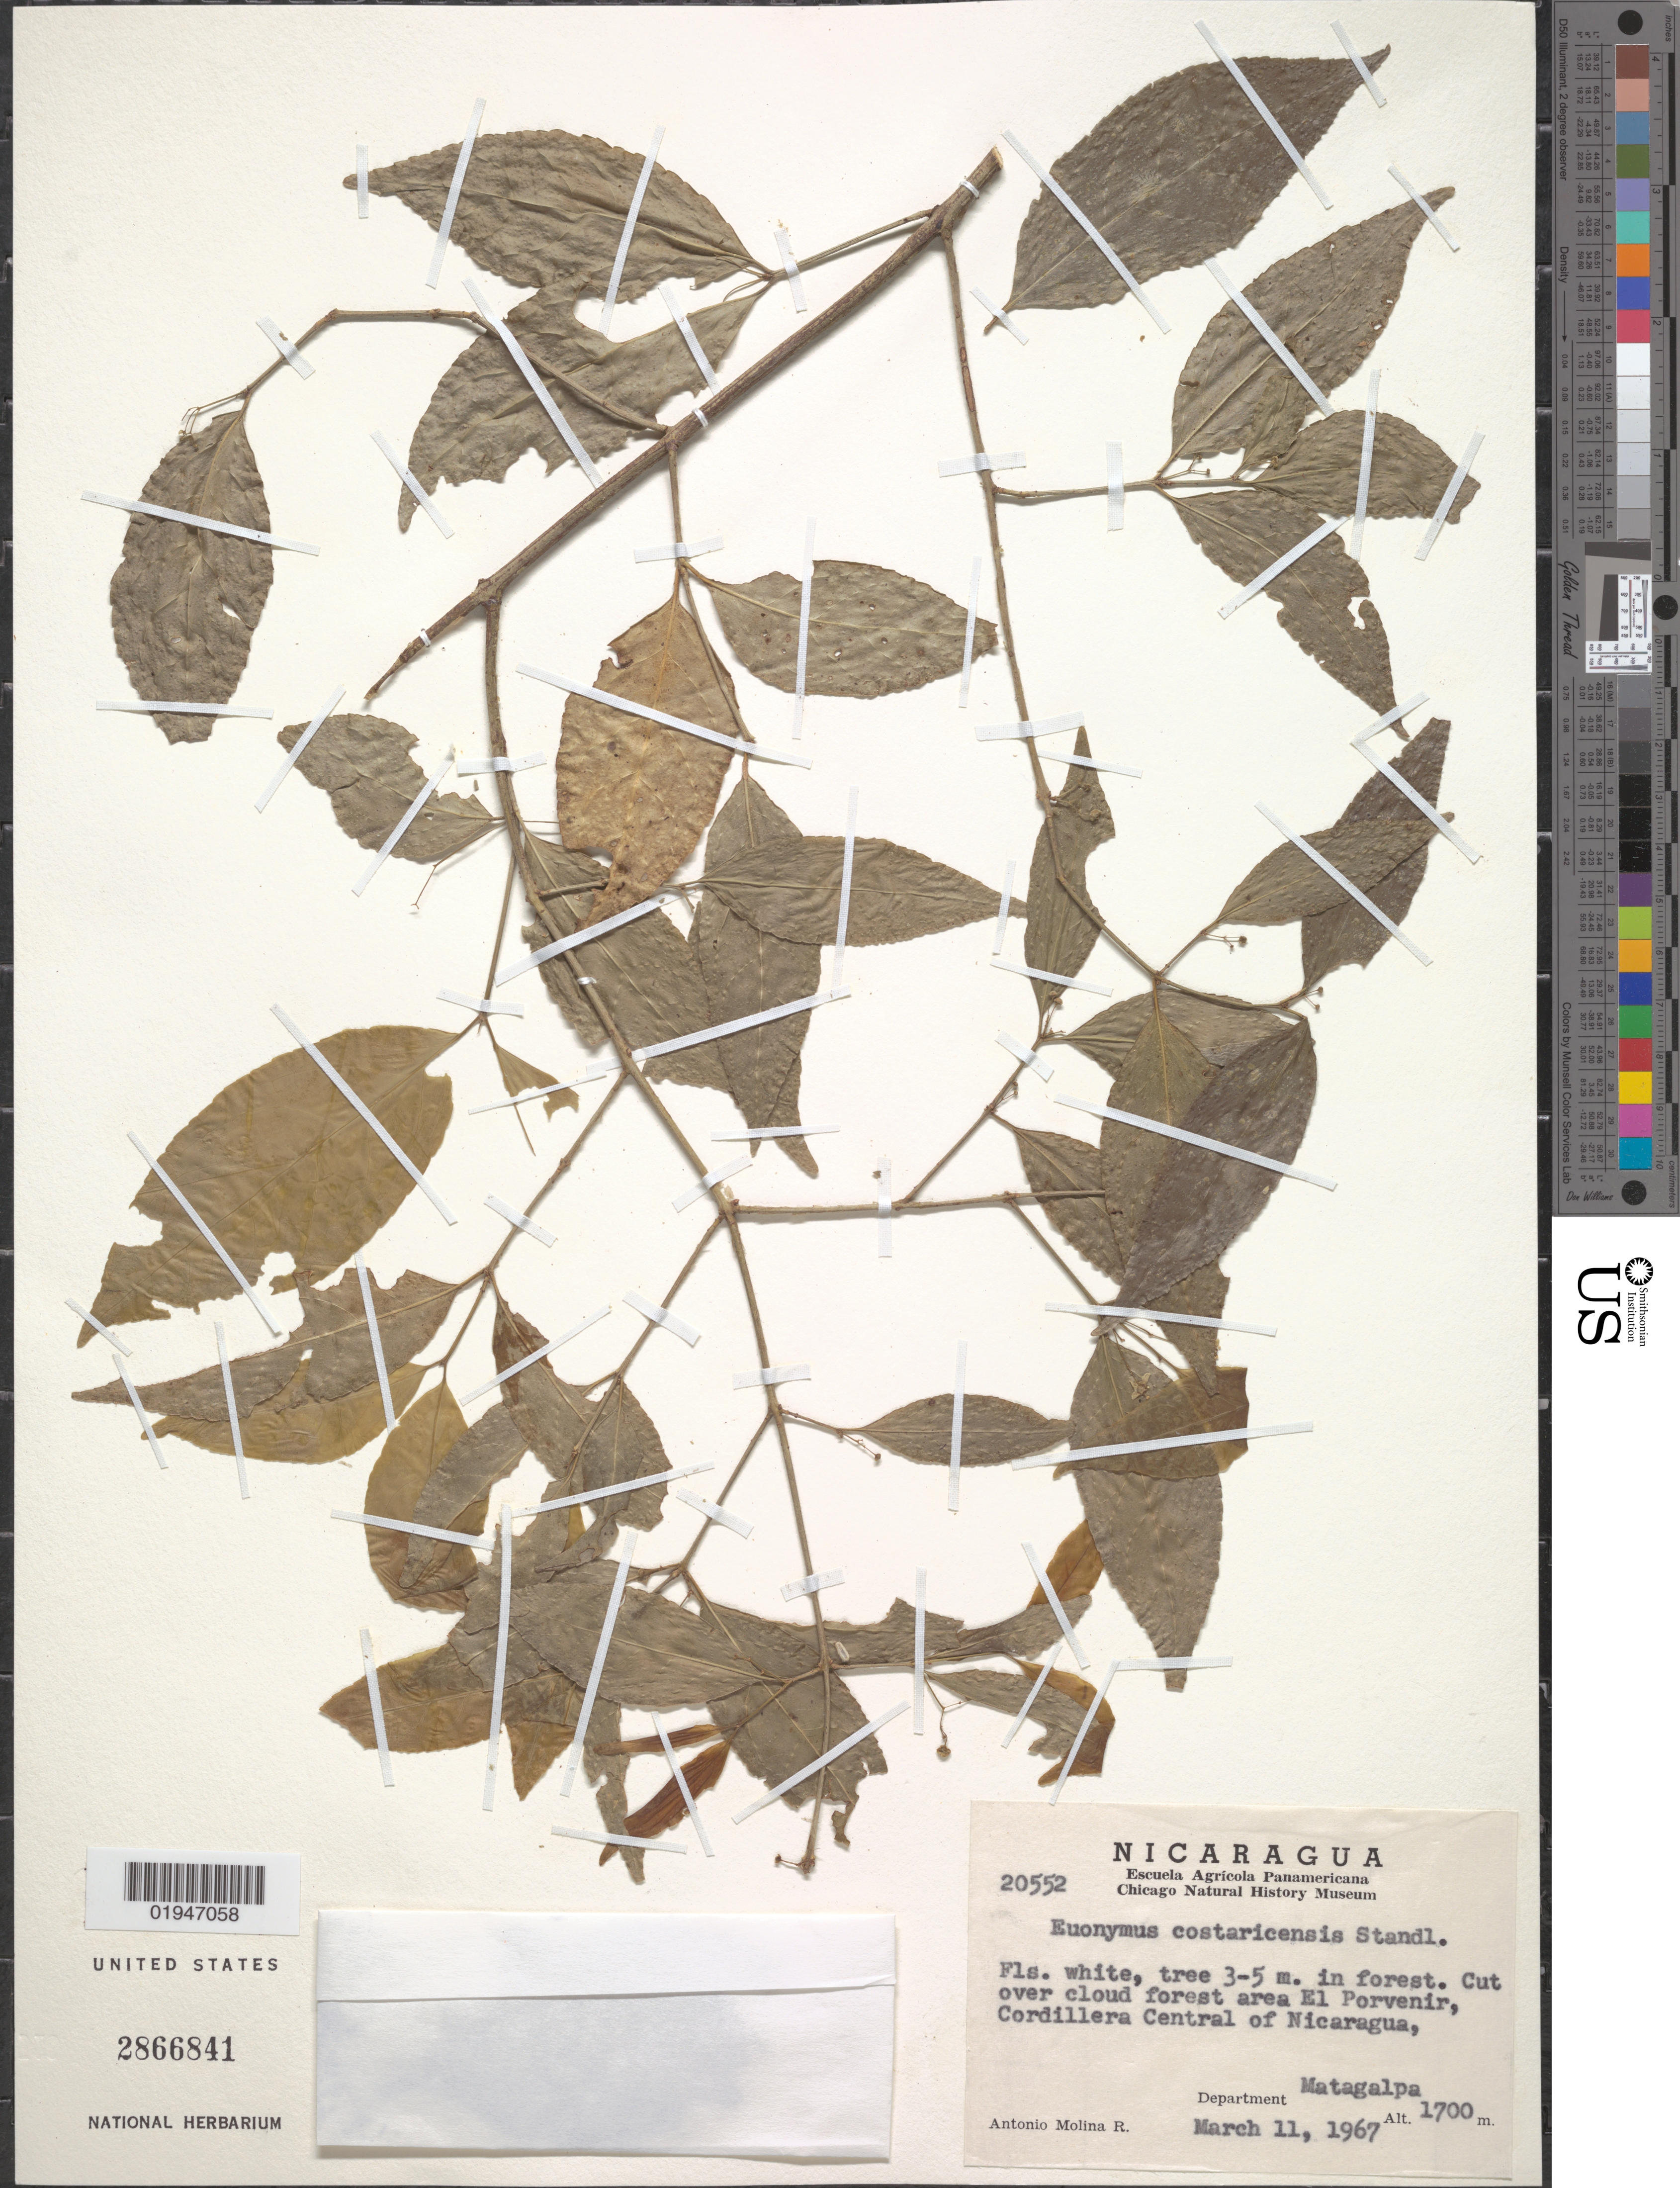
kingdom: Plantae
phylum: Tracheophyta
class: Magnoliopsida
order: Celastrales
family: Celastraceae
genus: Euonymus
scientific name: Euonymus costaricensis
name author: Standl.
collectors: A. Molina R.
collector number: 20552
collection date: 1967-03-11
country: Nicaragua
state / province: Matagalpa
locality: El Porvenir, Cordillera Central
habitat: In forest; cut over cloud forest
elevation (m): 1700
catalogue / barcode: US 2866841